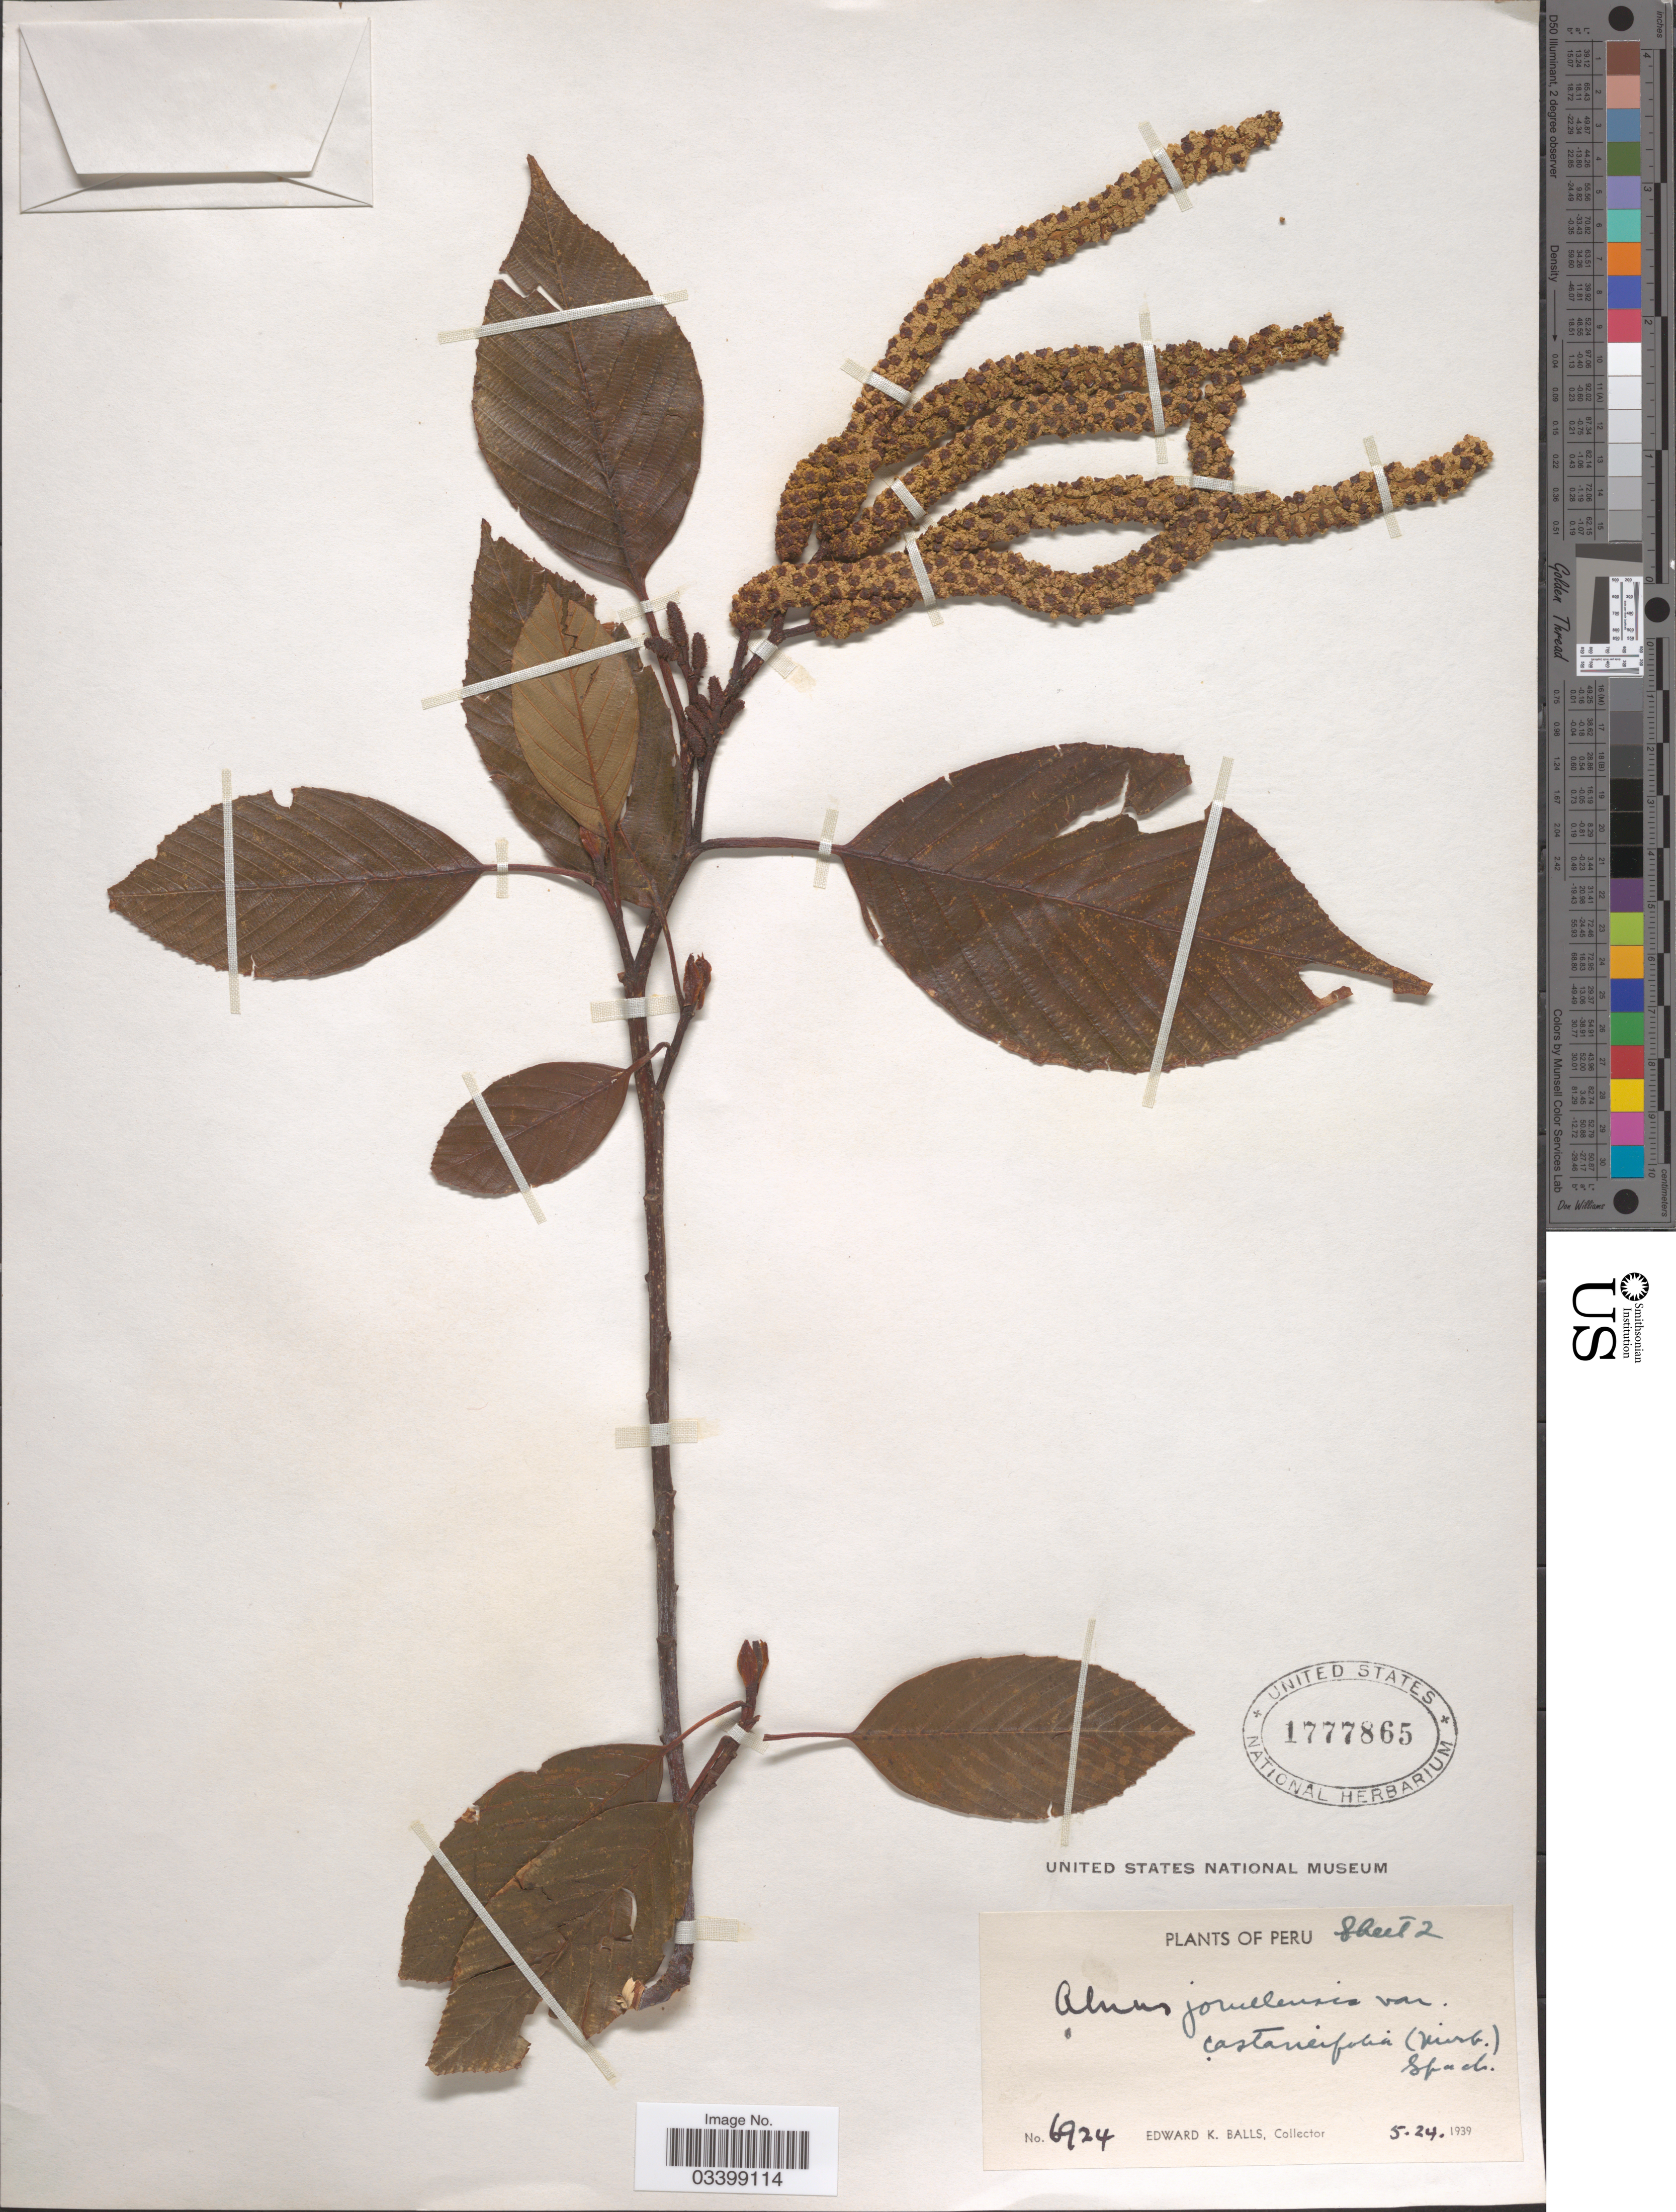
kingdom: Plantae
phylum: Tracheophyta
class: Magnoliopsida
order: Fagales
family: Betulaceae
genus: Alnus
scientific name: Alnus acuminata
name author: Kunth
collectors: E. K. Balls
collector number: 6924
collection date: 1939-05-24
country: Peru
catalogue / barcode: US 1777865